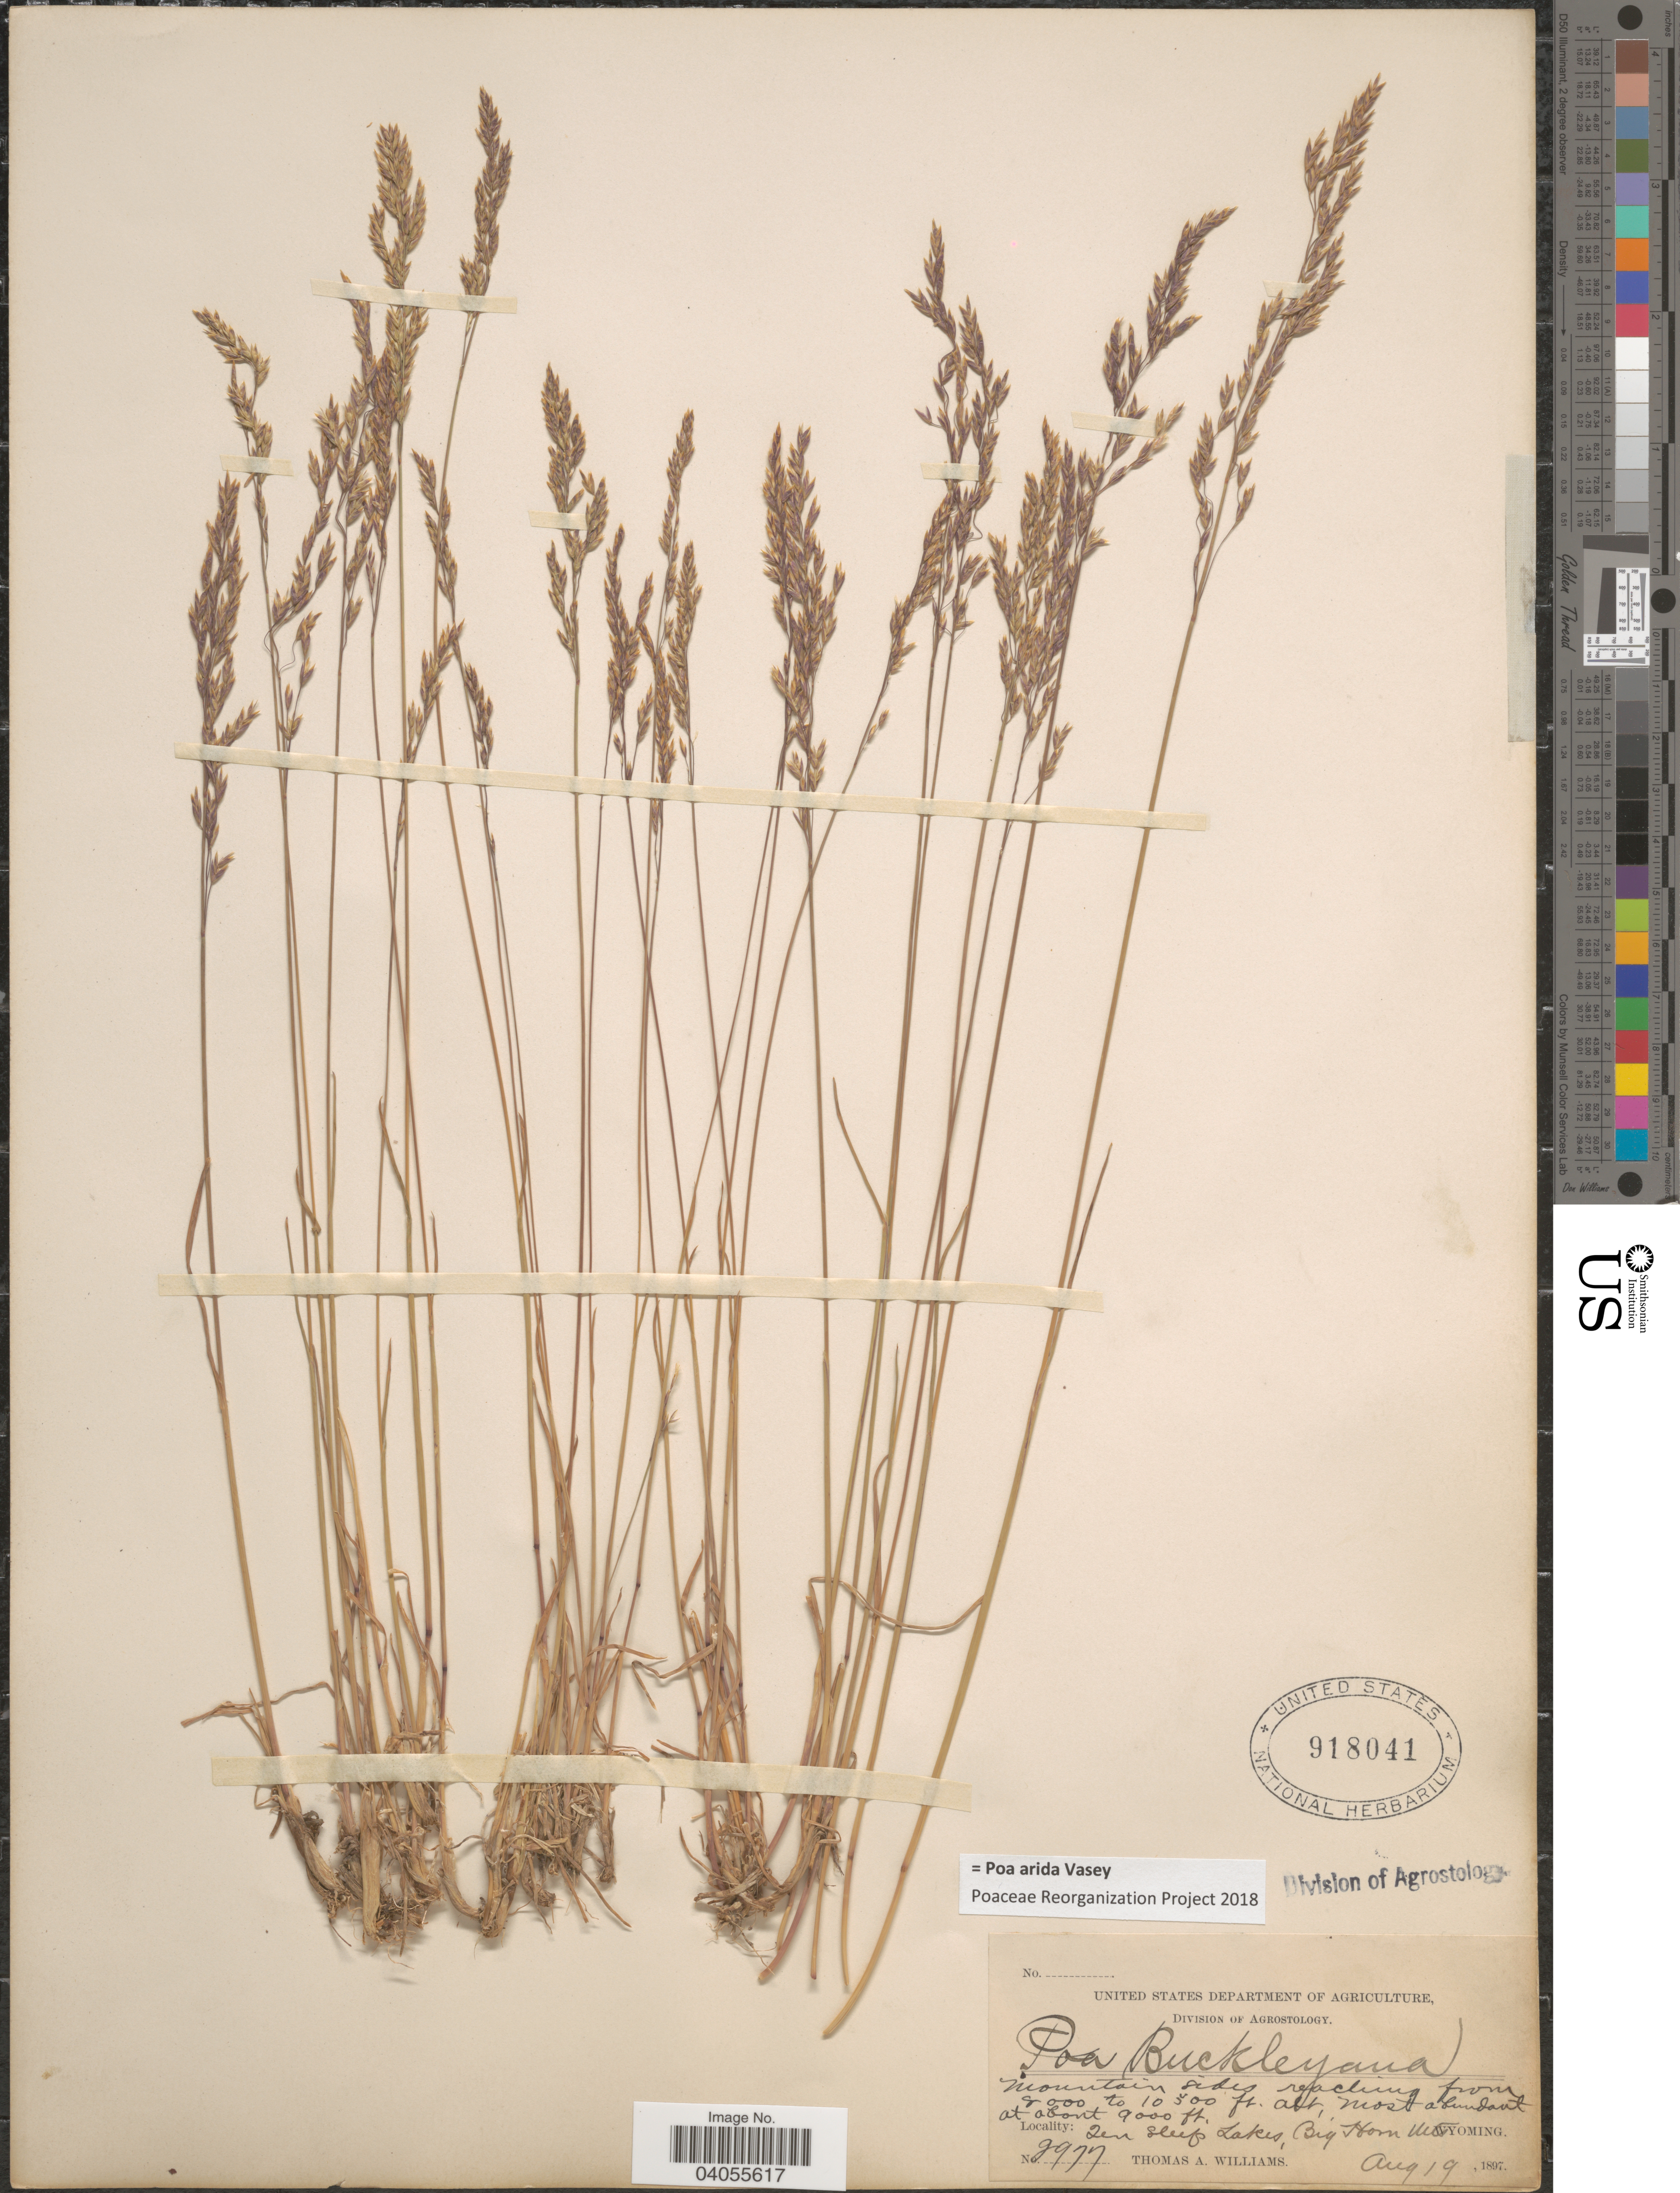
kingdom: Plantae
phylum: Tracheophyta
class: Liliopsida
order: Poales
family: Poaceae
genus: Poa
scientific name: Poa arida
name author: Vasey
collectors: T. A. Williams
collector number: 2977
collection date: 1897-08-19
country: United States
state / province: Wyoming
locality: Ten Sleep Lakes, Big Horn Mts.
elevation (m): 2743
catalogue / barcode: US 918041